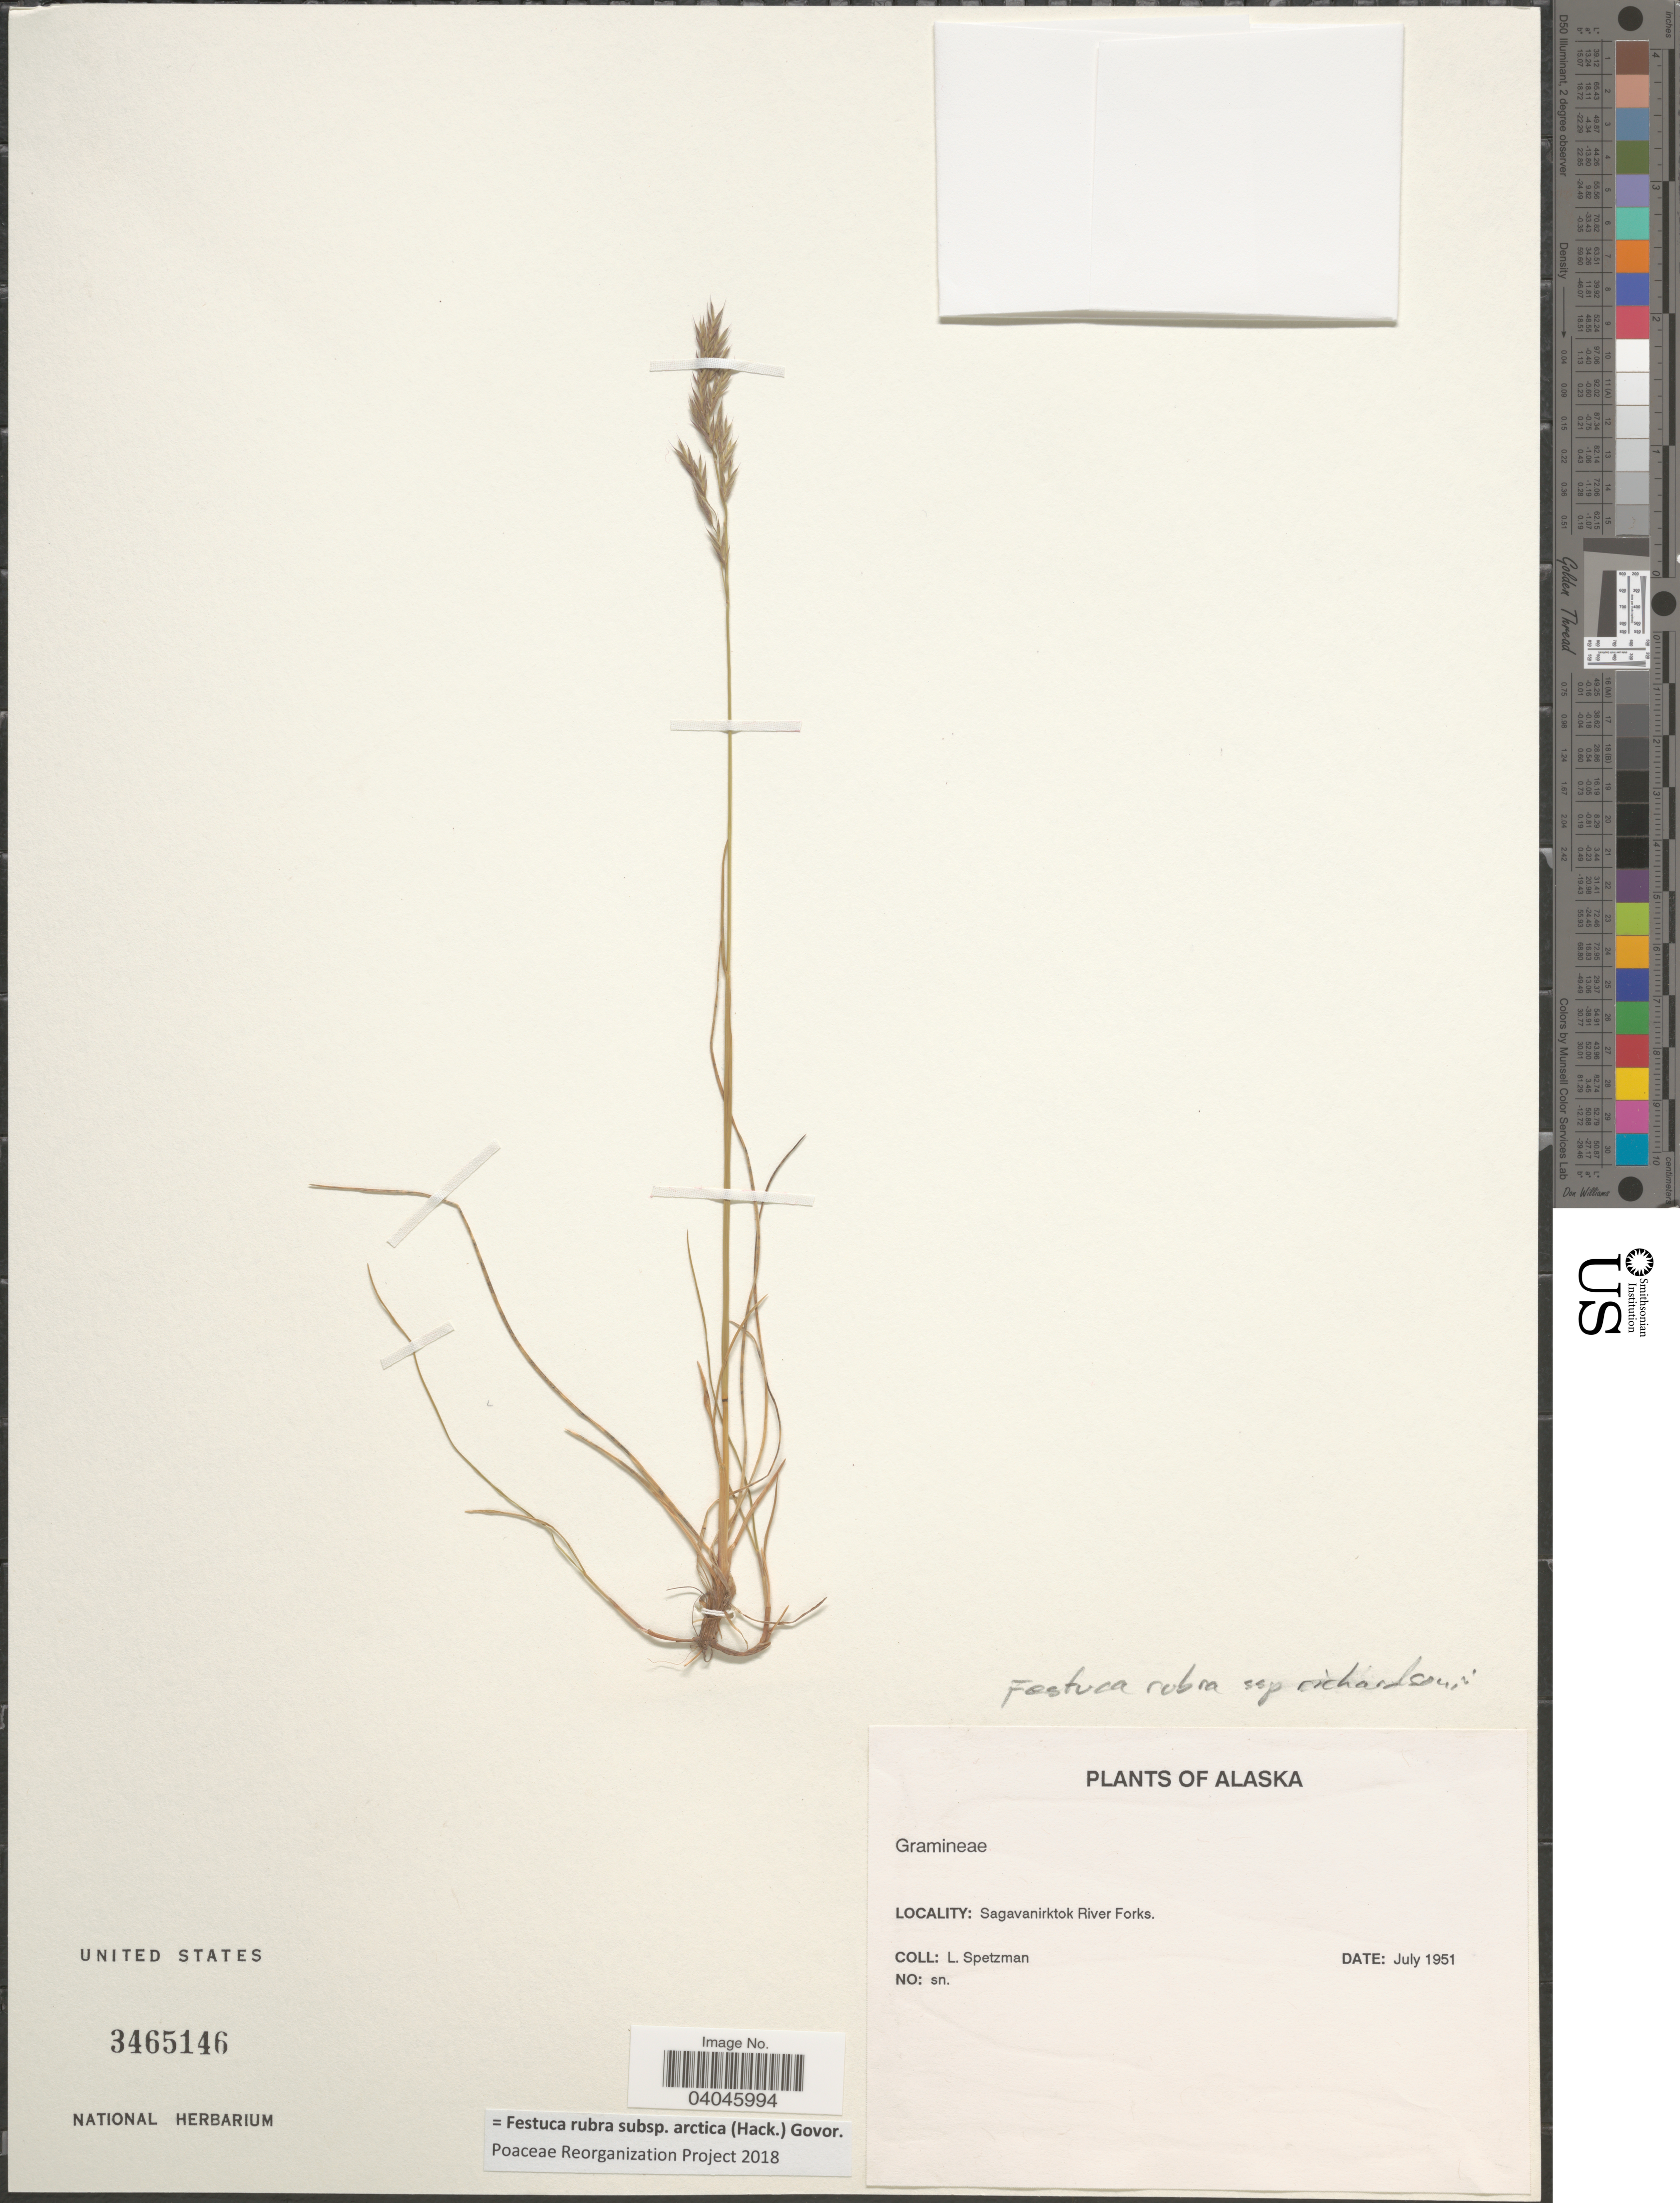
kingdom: Plantae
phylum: Tracheophyta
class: Liliopsida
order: Poales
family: Poaceae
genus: Festuca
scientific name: Festuca rubra subsp. arctica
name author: (Hack.) Govor.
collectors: L. Spetzman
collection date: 1951-07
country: United States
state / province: Alaska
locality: Sagavanirktok River Forks.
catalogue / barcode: US 3465146